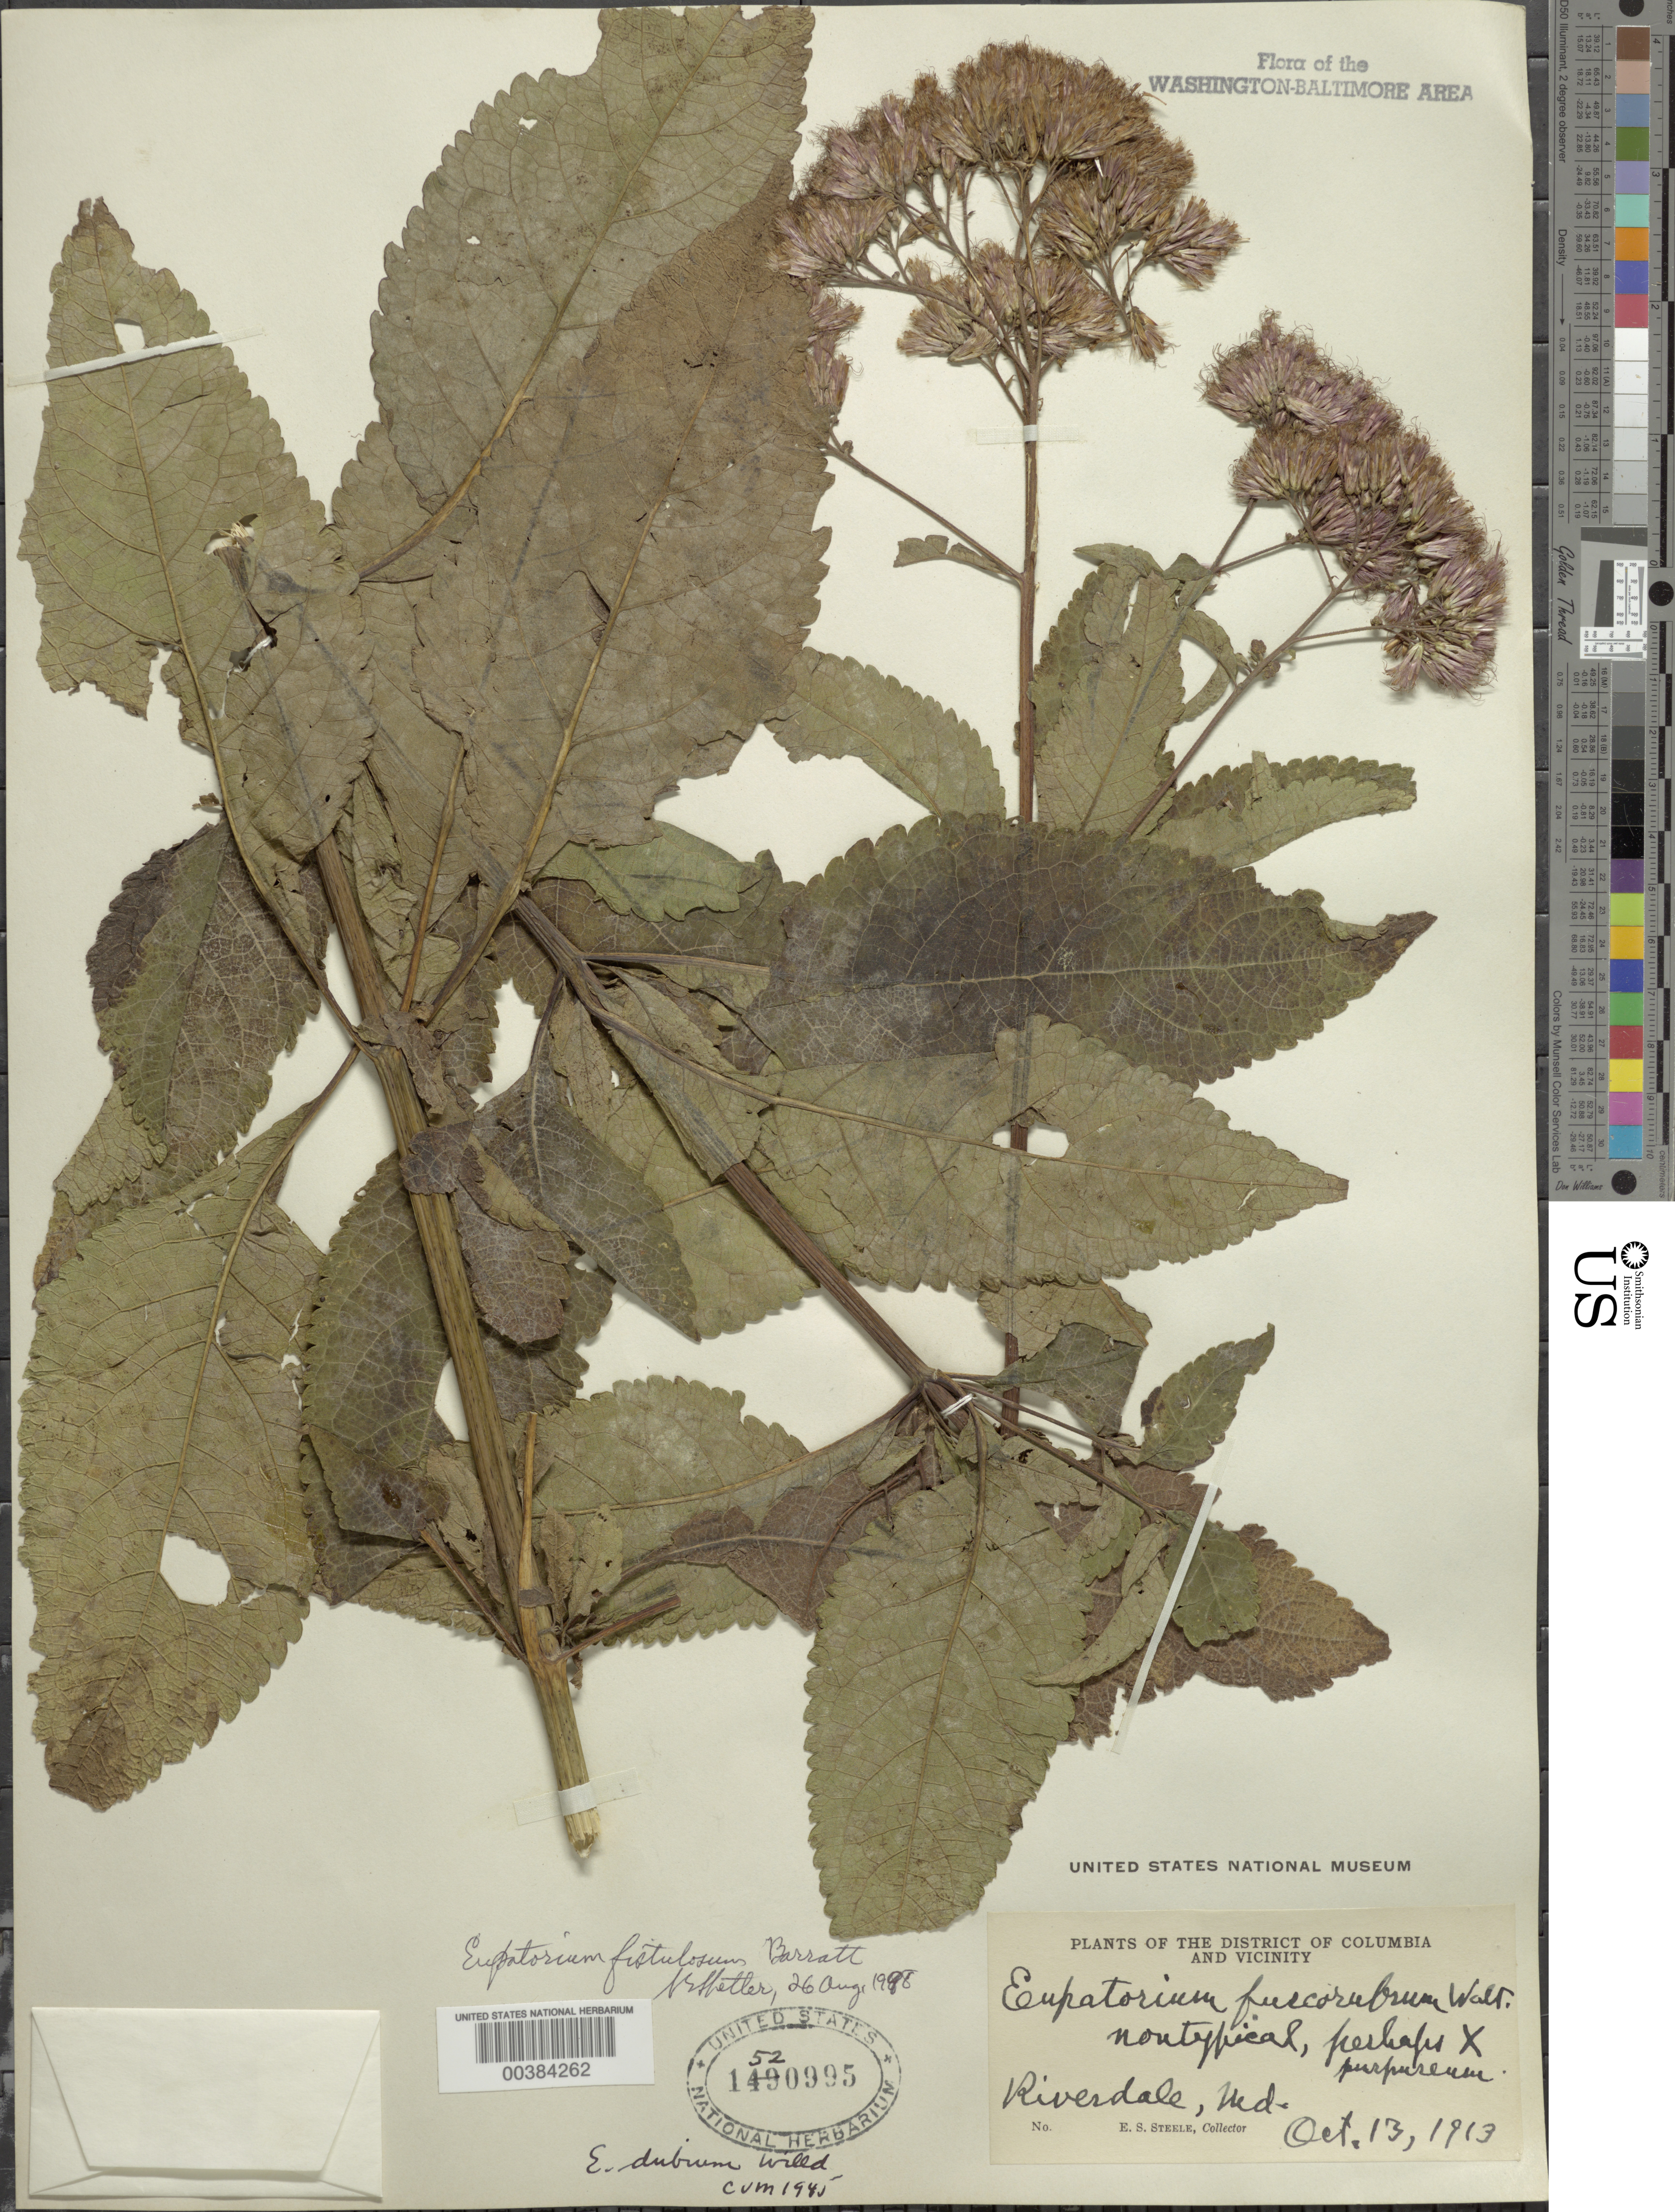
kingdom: Plantae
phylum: Tracheophyta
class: Magnoliopsida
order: Asterales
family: Asteraceae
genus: Eupatorium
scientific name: Eupatorium fistulosum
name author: Barratt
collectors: E. Steele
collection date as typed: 13 Oct 1913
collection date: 1913-10-13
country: United States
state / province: Maryland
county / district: Prince George's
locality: Riverdale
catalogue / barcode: US 1520995